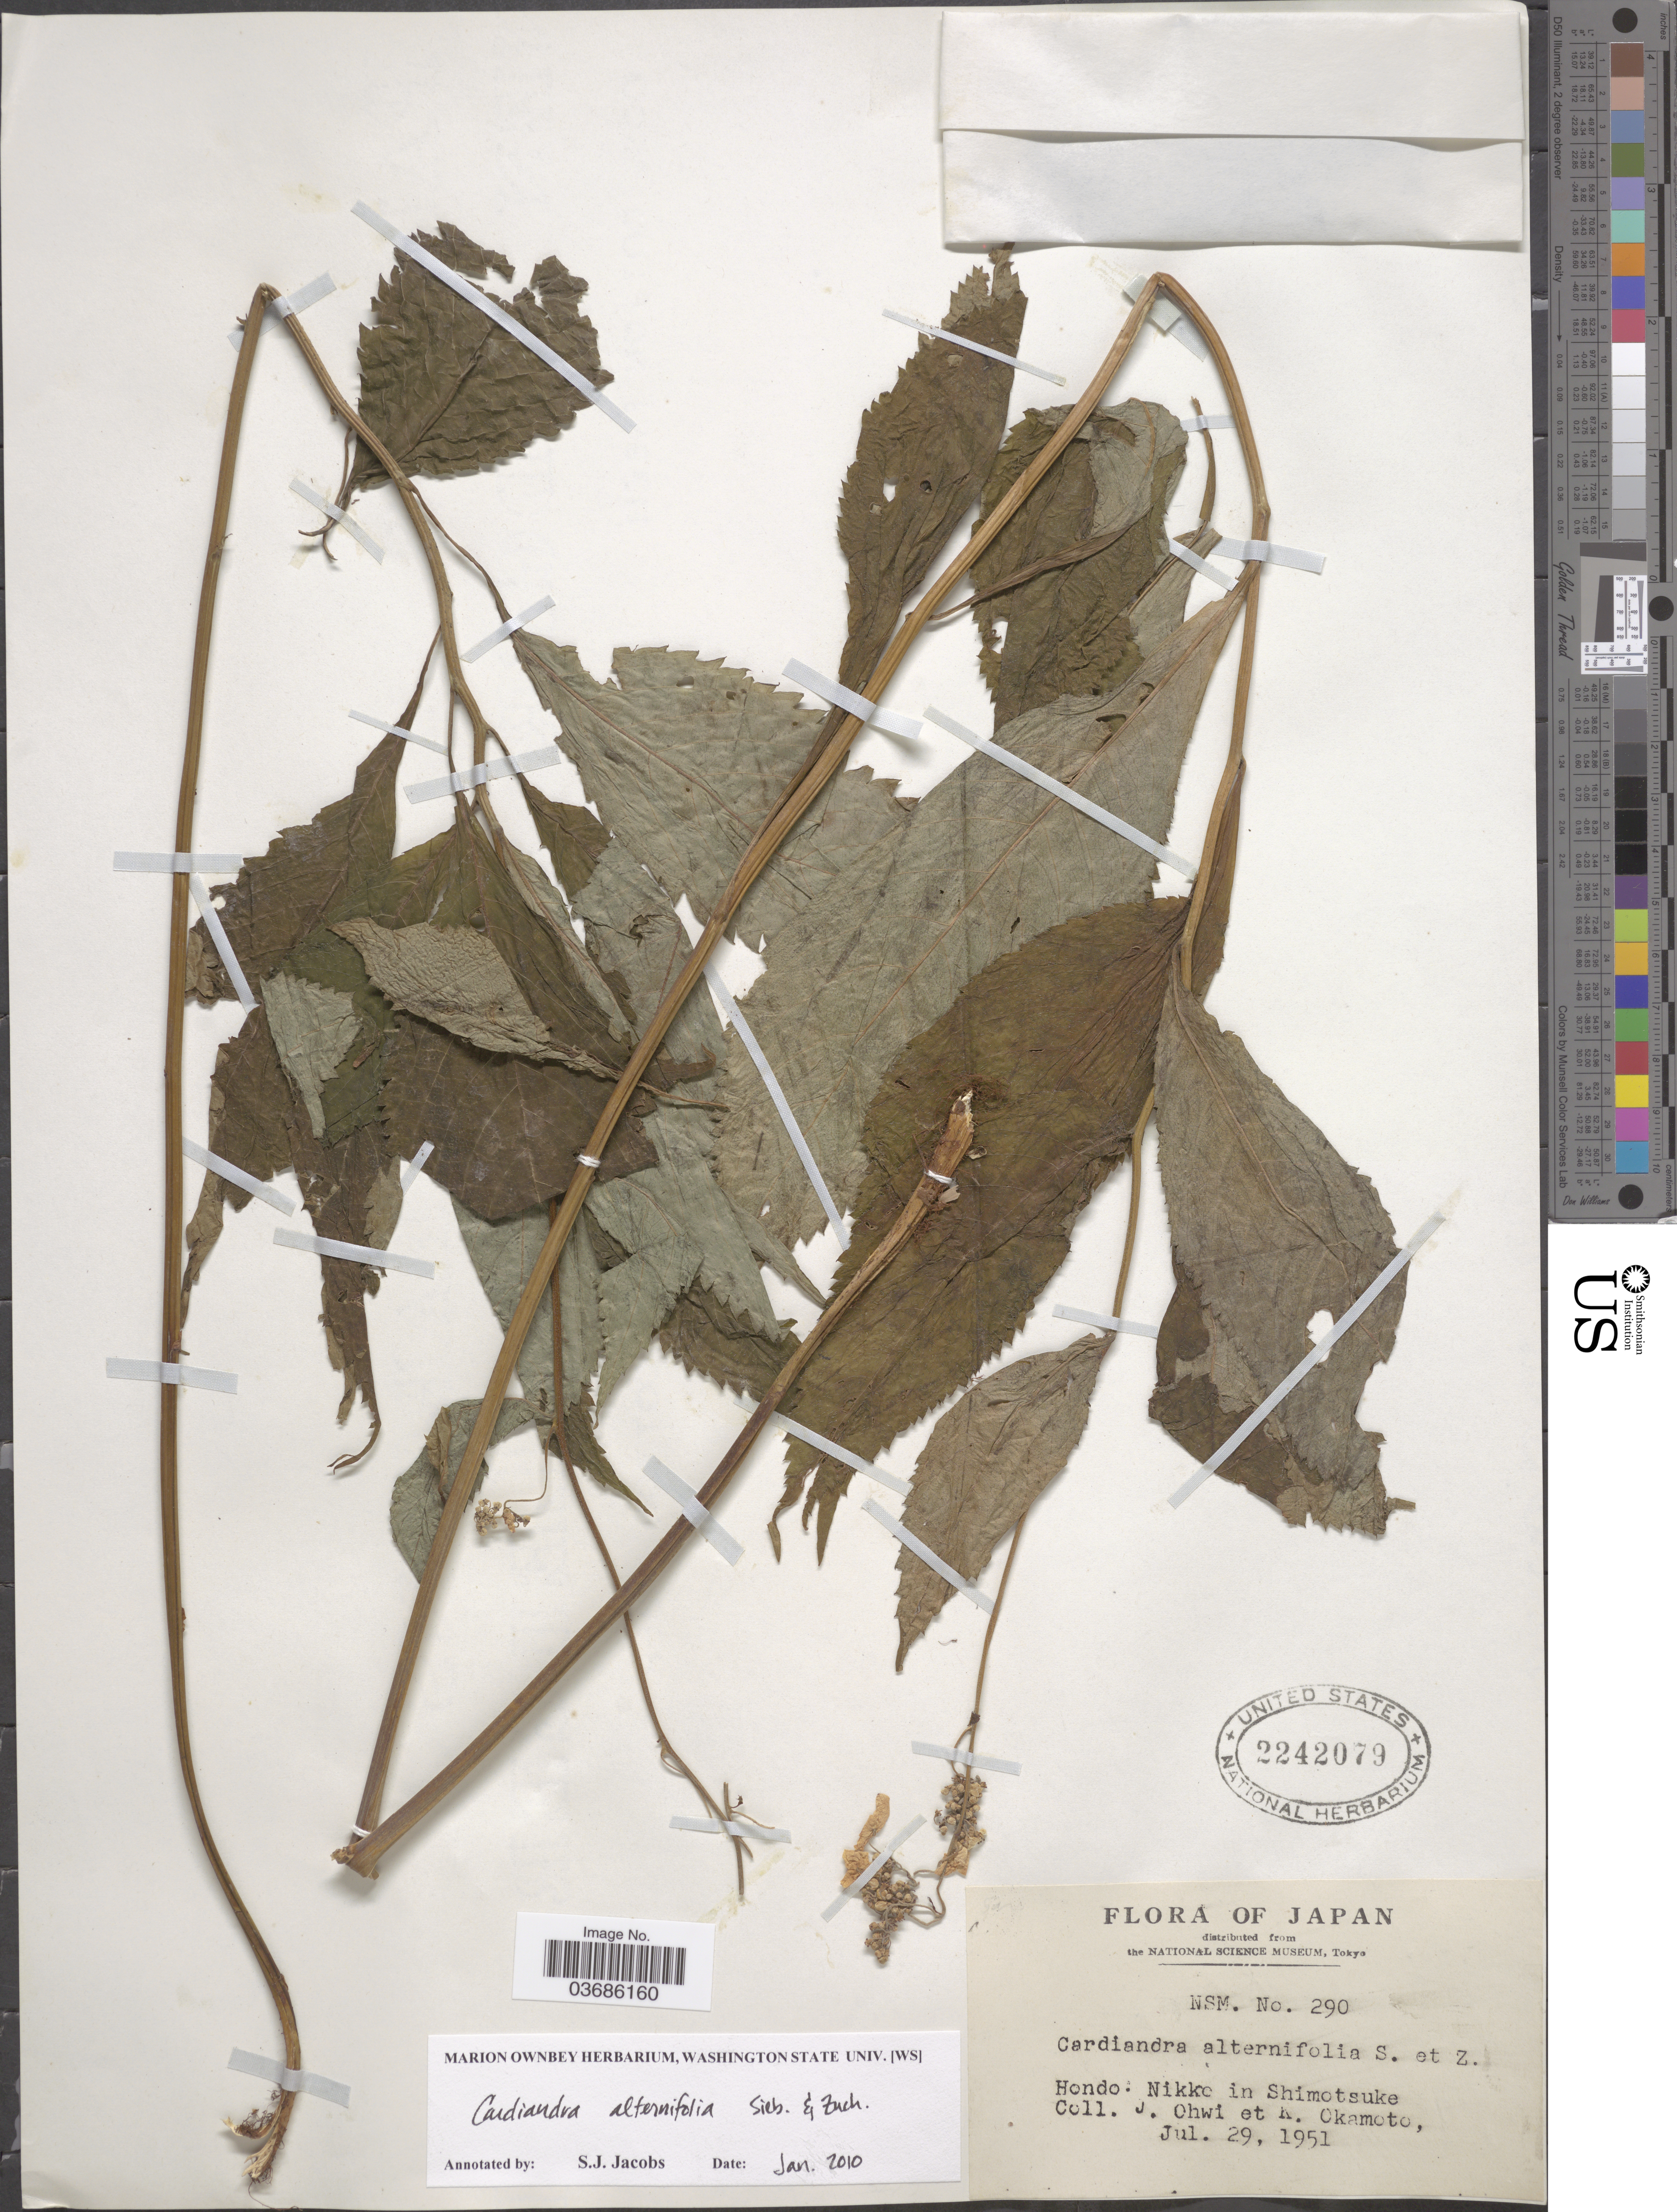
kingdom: Plantae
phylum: Tracheophyta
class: Magnoliopsida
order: Cornales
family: Hydrangeaceae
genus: Hydrangea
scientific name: Hydrangea alternifolia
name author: Siebold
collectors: J. Ohwi & K. Okamoto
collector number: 290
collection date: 1951-07-29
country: Japan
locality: Hondo: Nikko in Shimotsuke.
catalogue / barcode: US 2242079